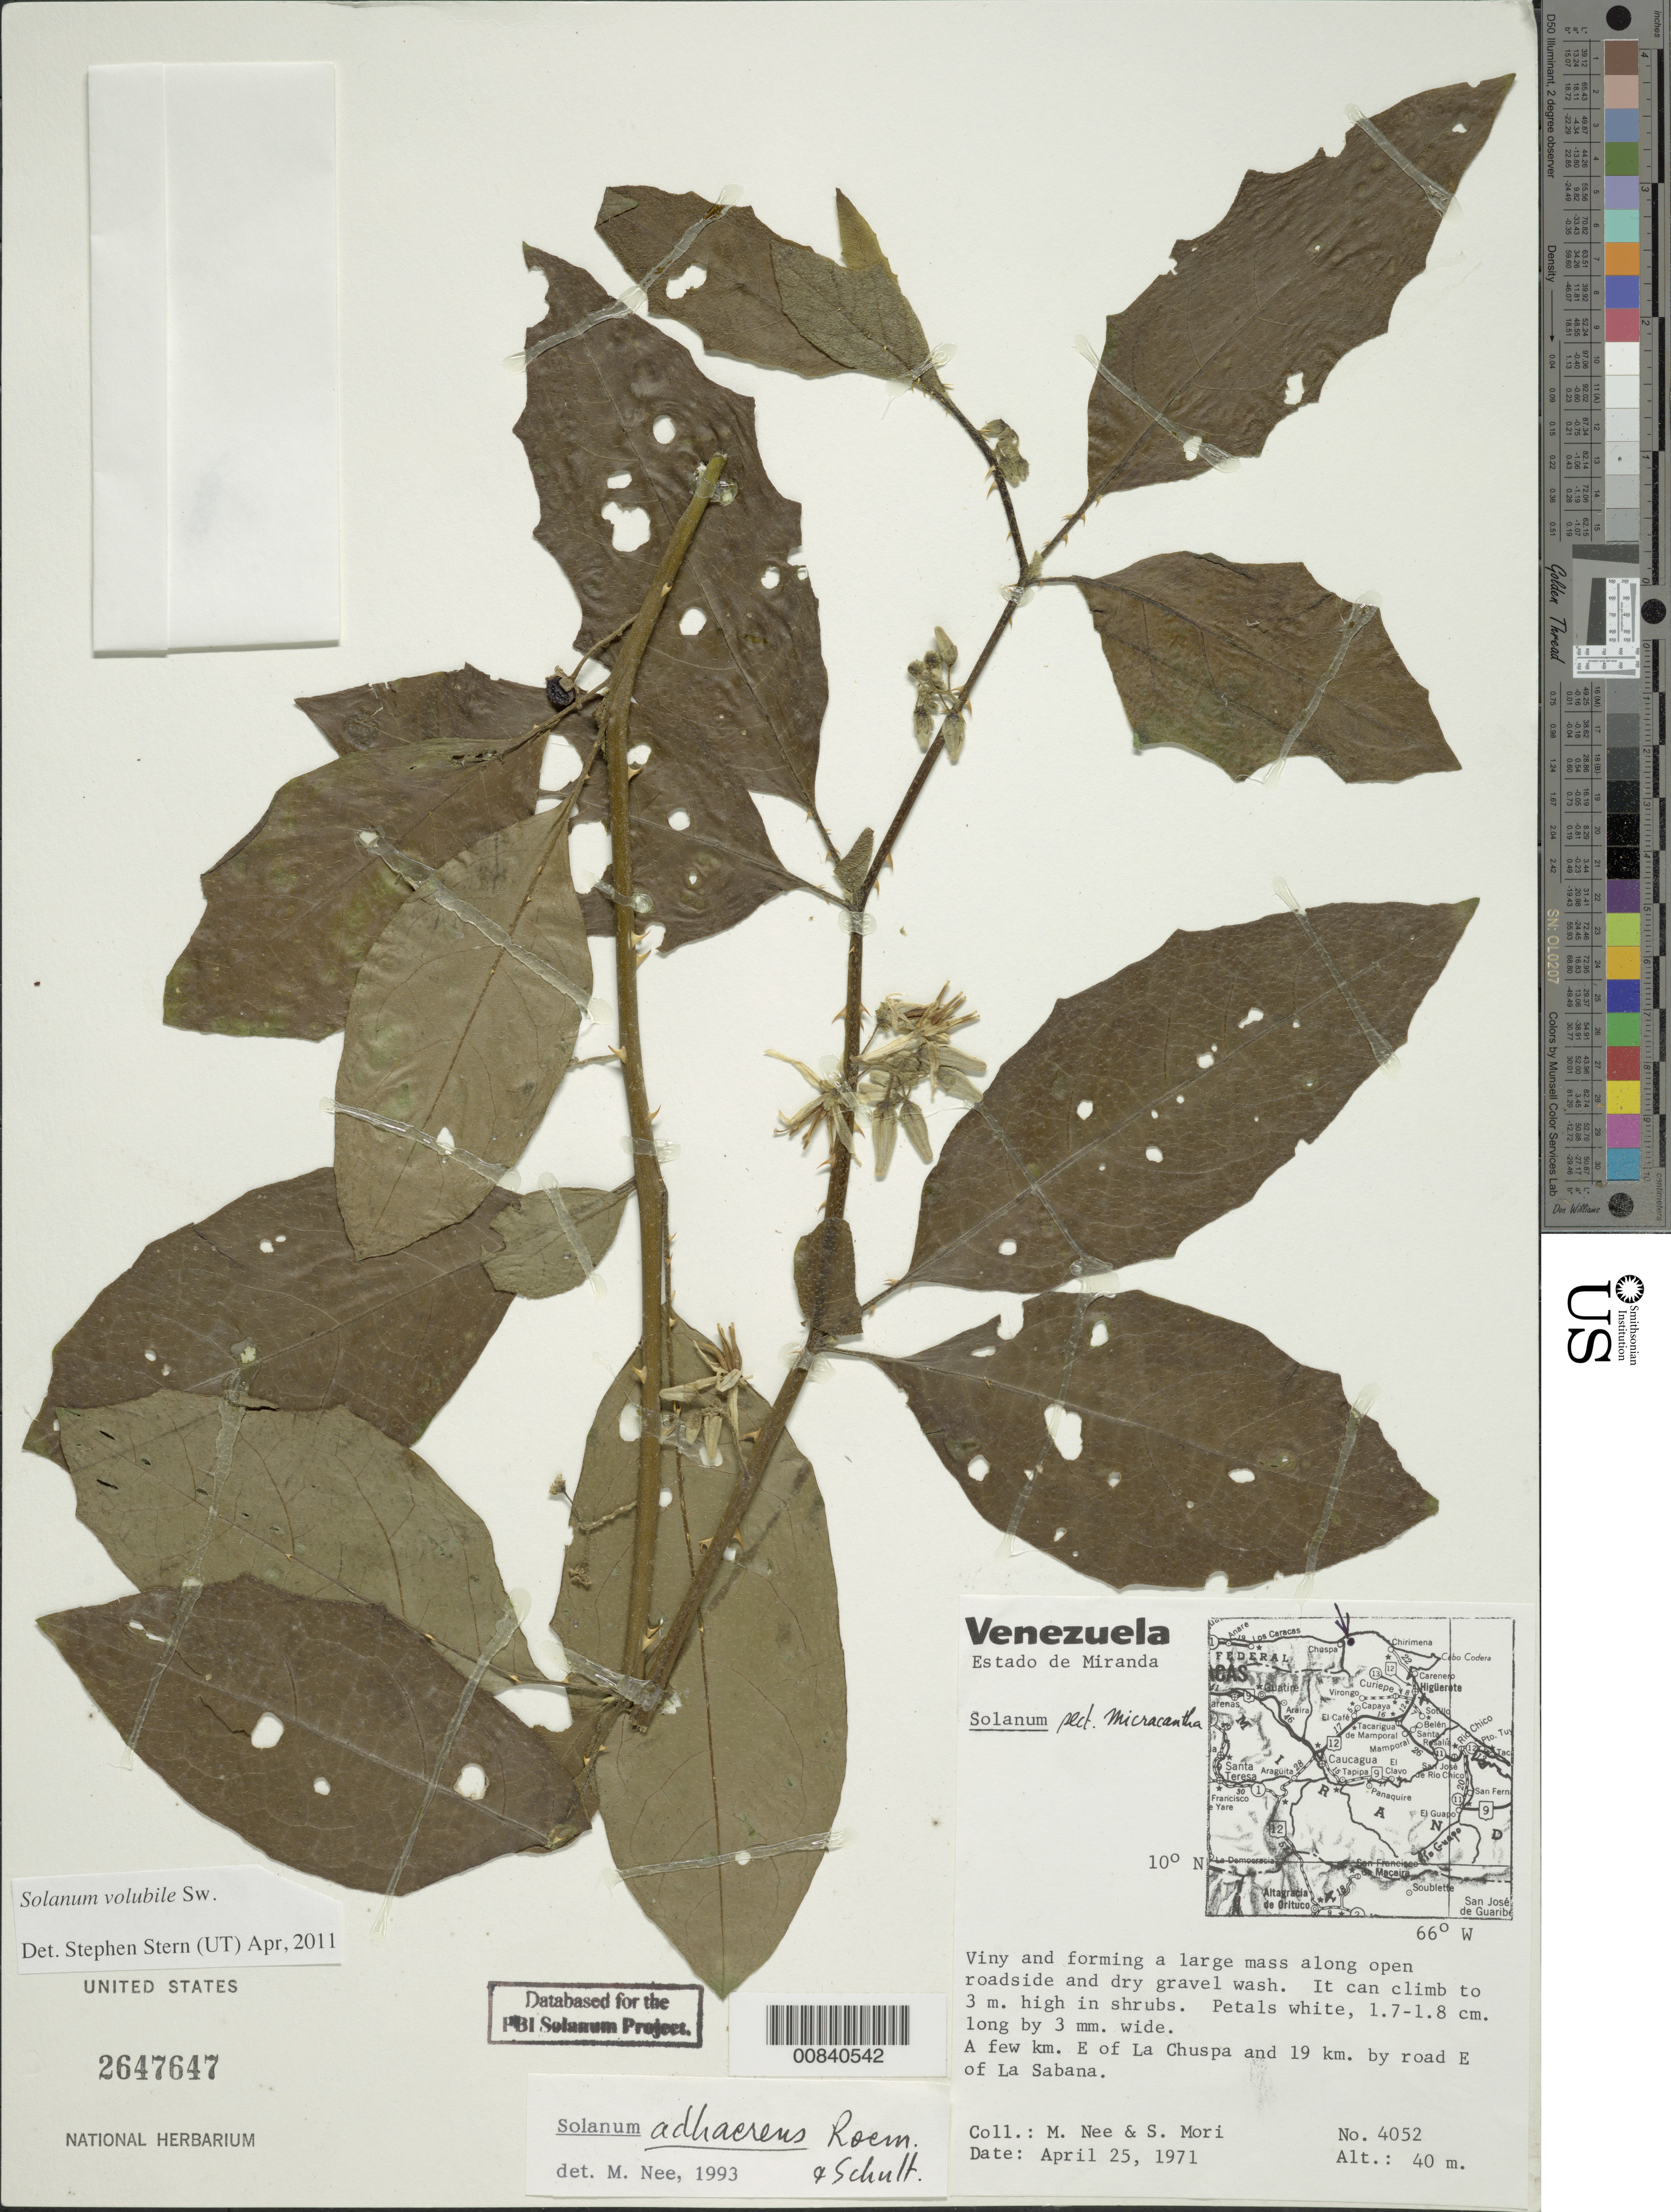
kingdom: Plantae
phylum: Tracheophyta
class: Magnoliopsida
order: Solanales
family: Solanaceae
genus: Solanum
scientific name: Solanum volubile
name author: Sw.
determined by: Stern, S. R., (UT)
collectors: M. Nee & S. Mori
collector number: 4052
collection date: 1971-04-25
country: Venezuela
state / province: Miranda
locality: A few km E of La Chuspa and 19 km by road E of La Sabana.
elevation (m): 40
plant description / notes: Previously databased for the PBI Solanum Project; entered into EMU by MJDatiles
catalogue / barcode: US 2647647